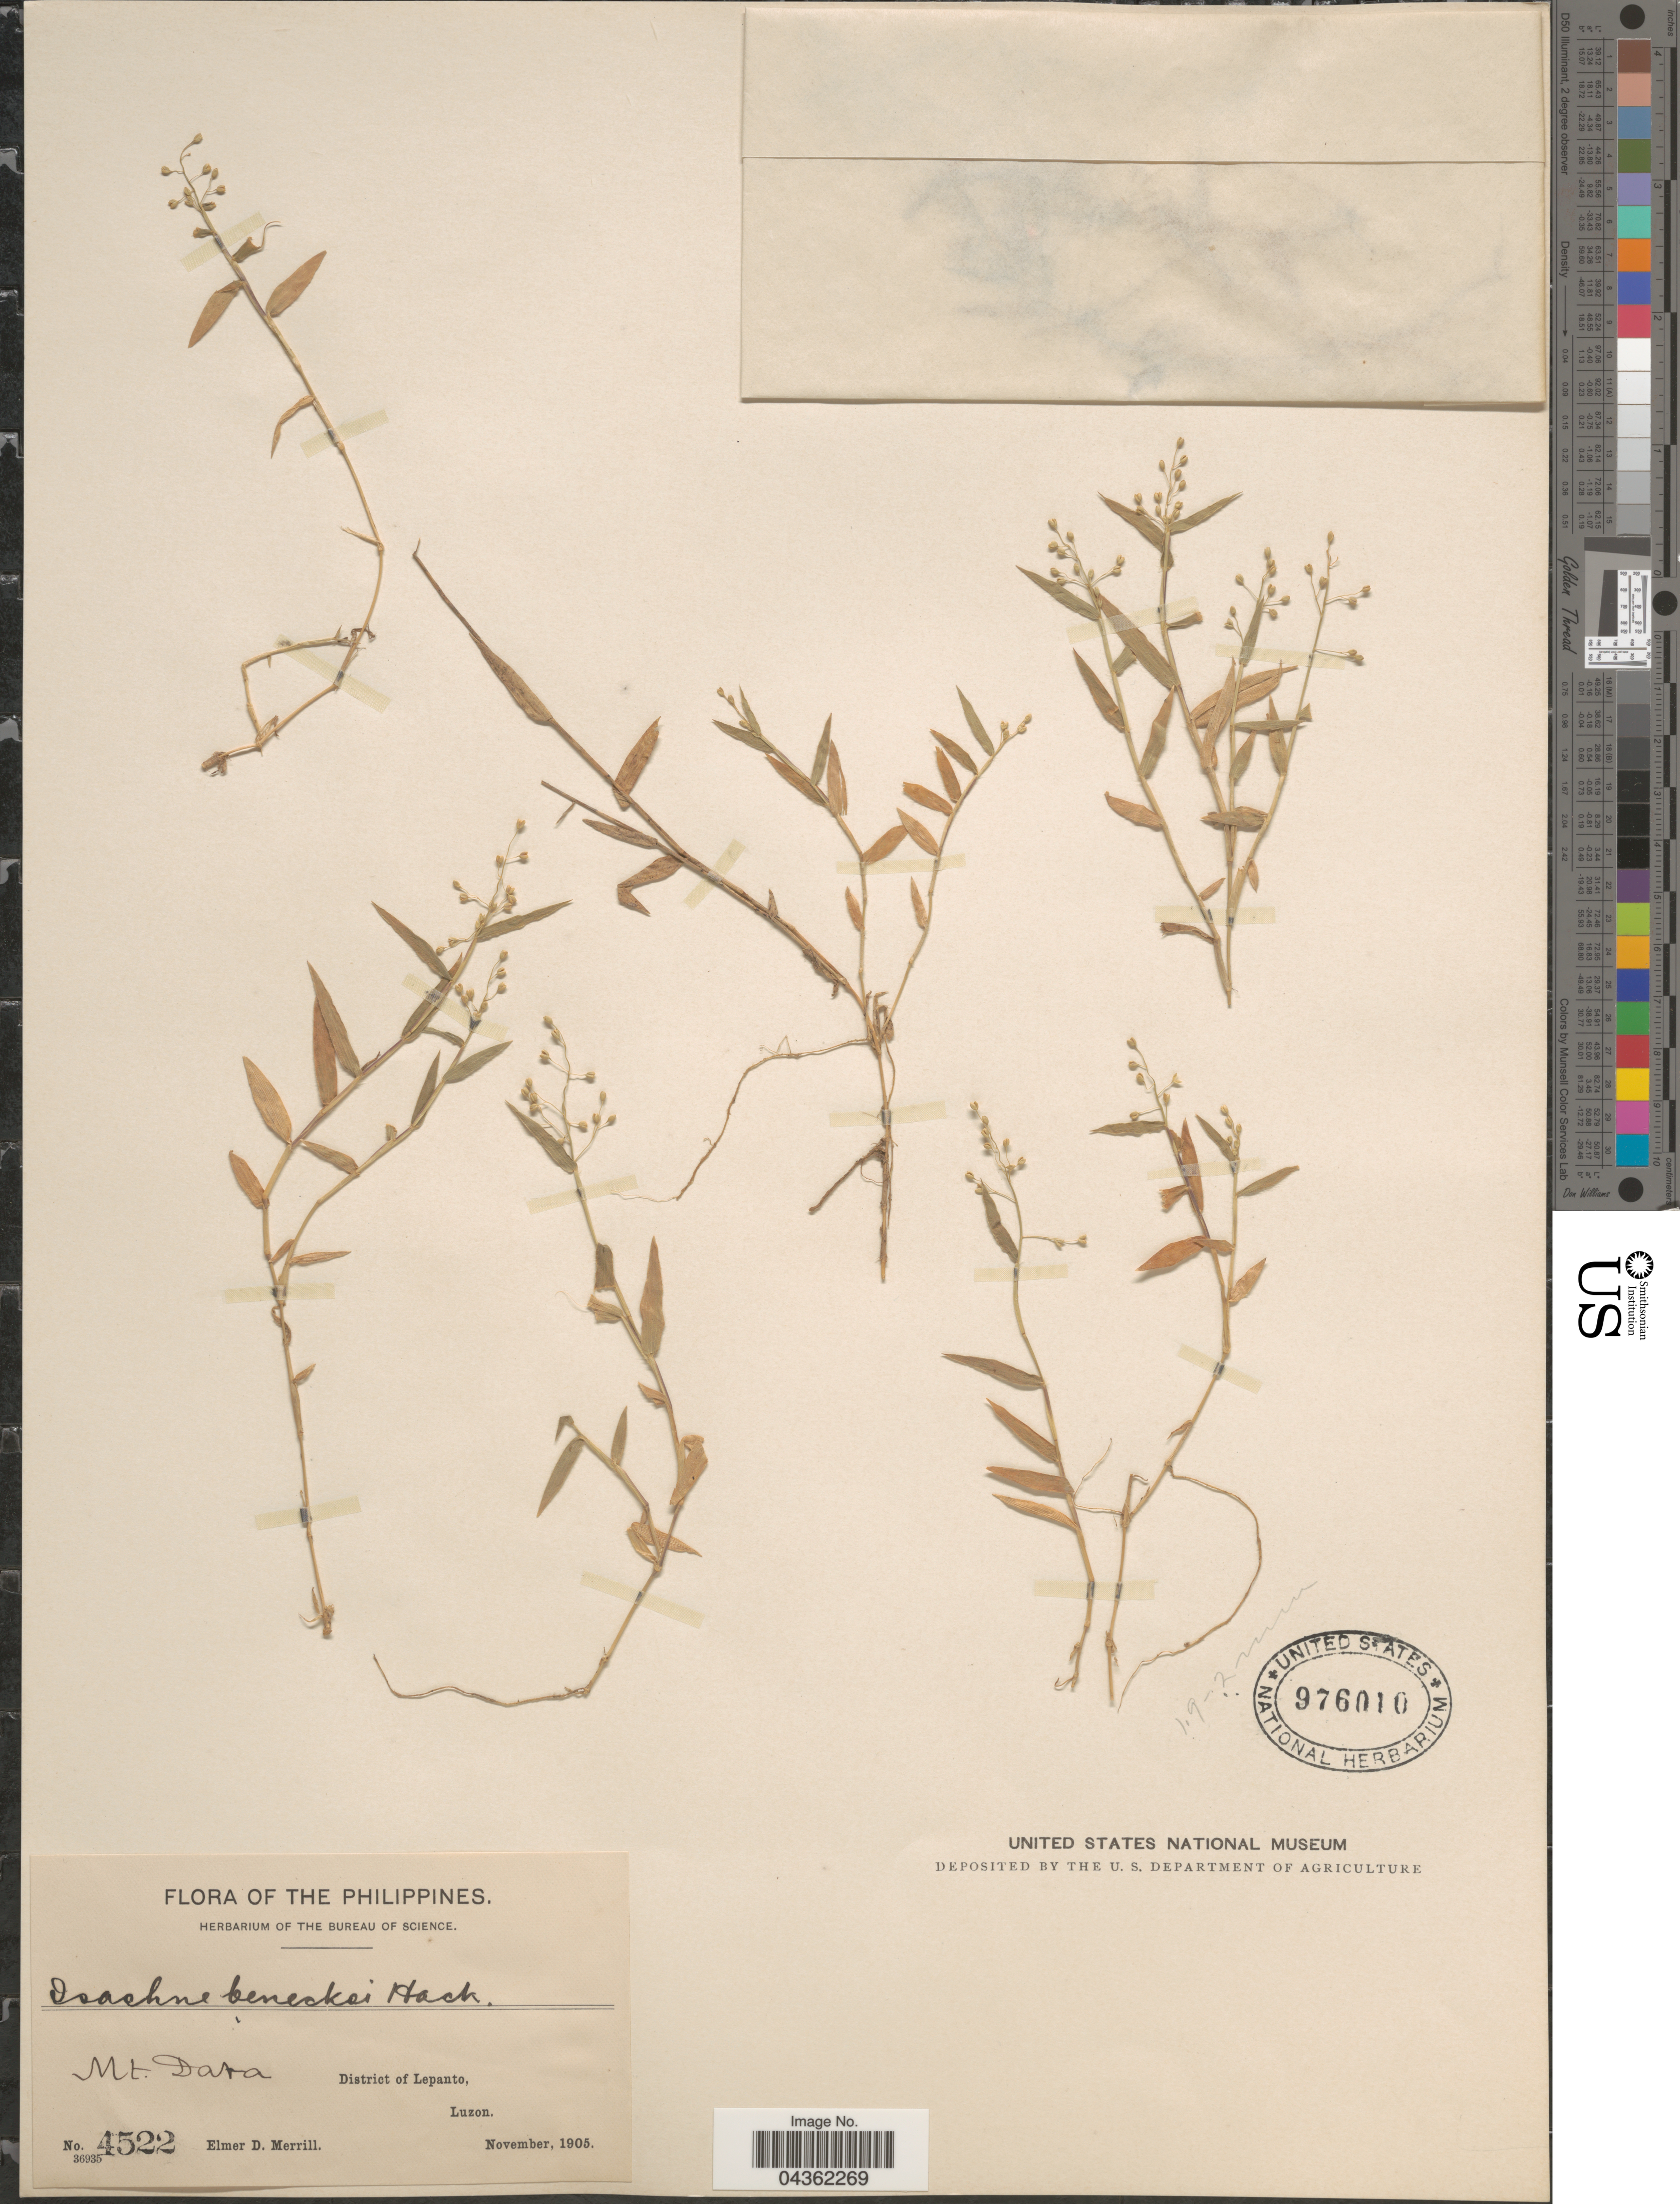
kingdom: Plantae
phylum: Tracheophyta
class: Liliopsida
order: Poales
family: Poaceae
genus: Isachne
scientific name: Isachne sp.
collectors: E. D. Merrill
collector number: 4522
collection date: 1905-11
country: Philippines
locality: Mt. Data. District of Lepanto, Luzon.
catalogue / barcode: US 976010